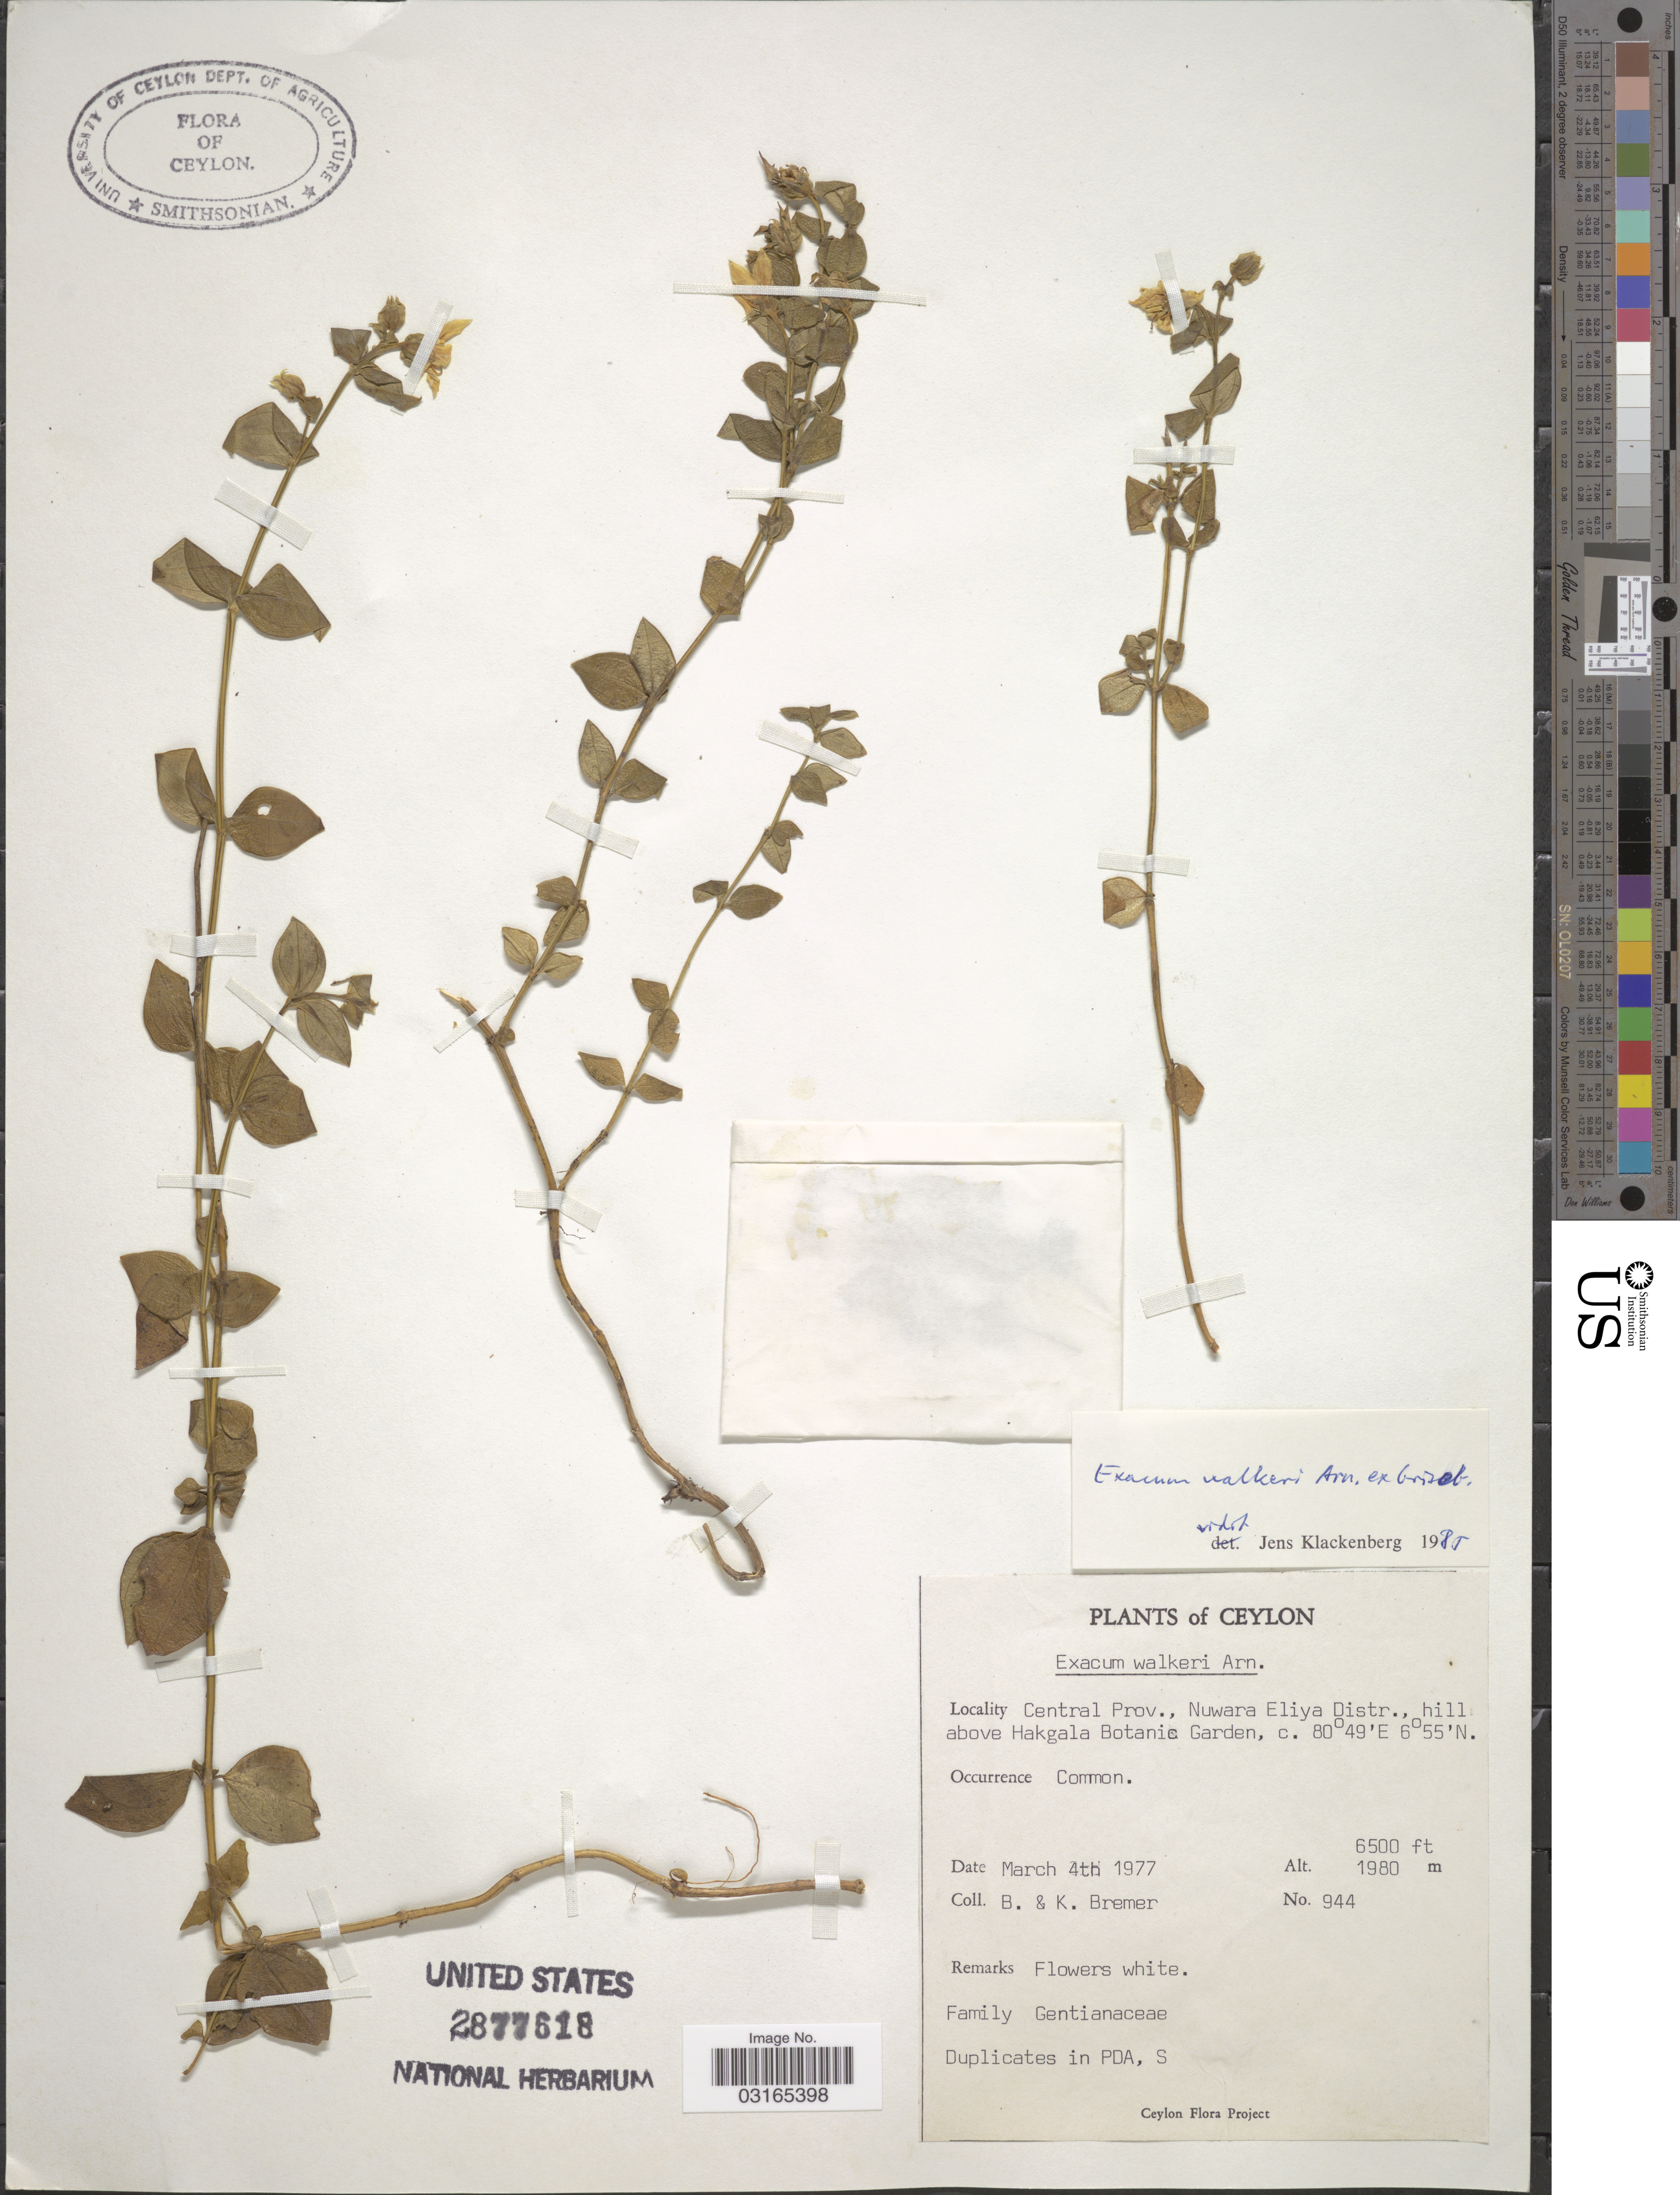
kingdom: Plantae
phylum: Tracheophyta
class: Magnoliopsida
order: Gentianales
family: Gentianaceae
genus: Exacum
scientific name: Exacum walkeri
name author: Arn. ex Griseb.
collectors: B. Bremer & K. Bremer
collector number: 944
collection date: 1977-03-04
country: Sri Lanka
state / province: Central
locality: Ceylon. Nuwara Eliya Distr., hill above Hakgala Botanic Garden.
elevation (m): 1981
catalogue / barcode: US 2877618